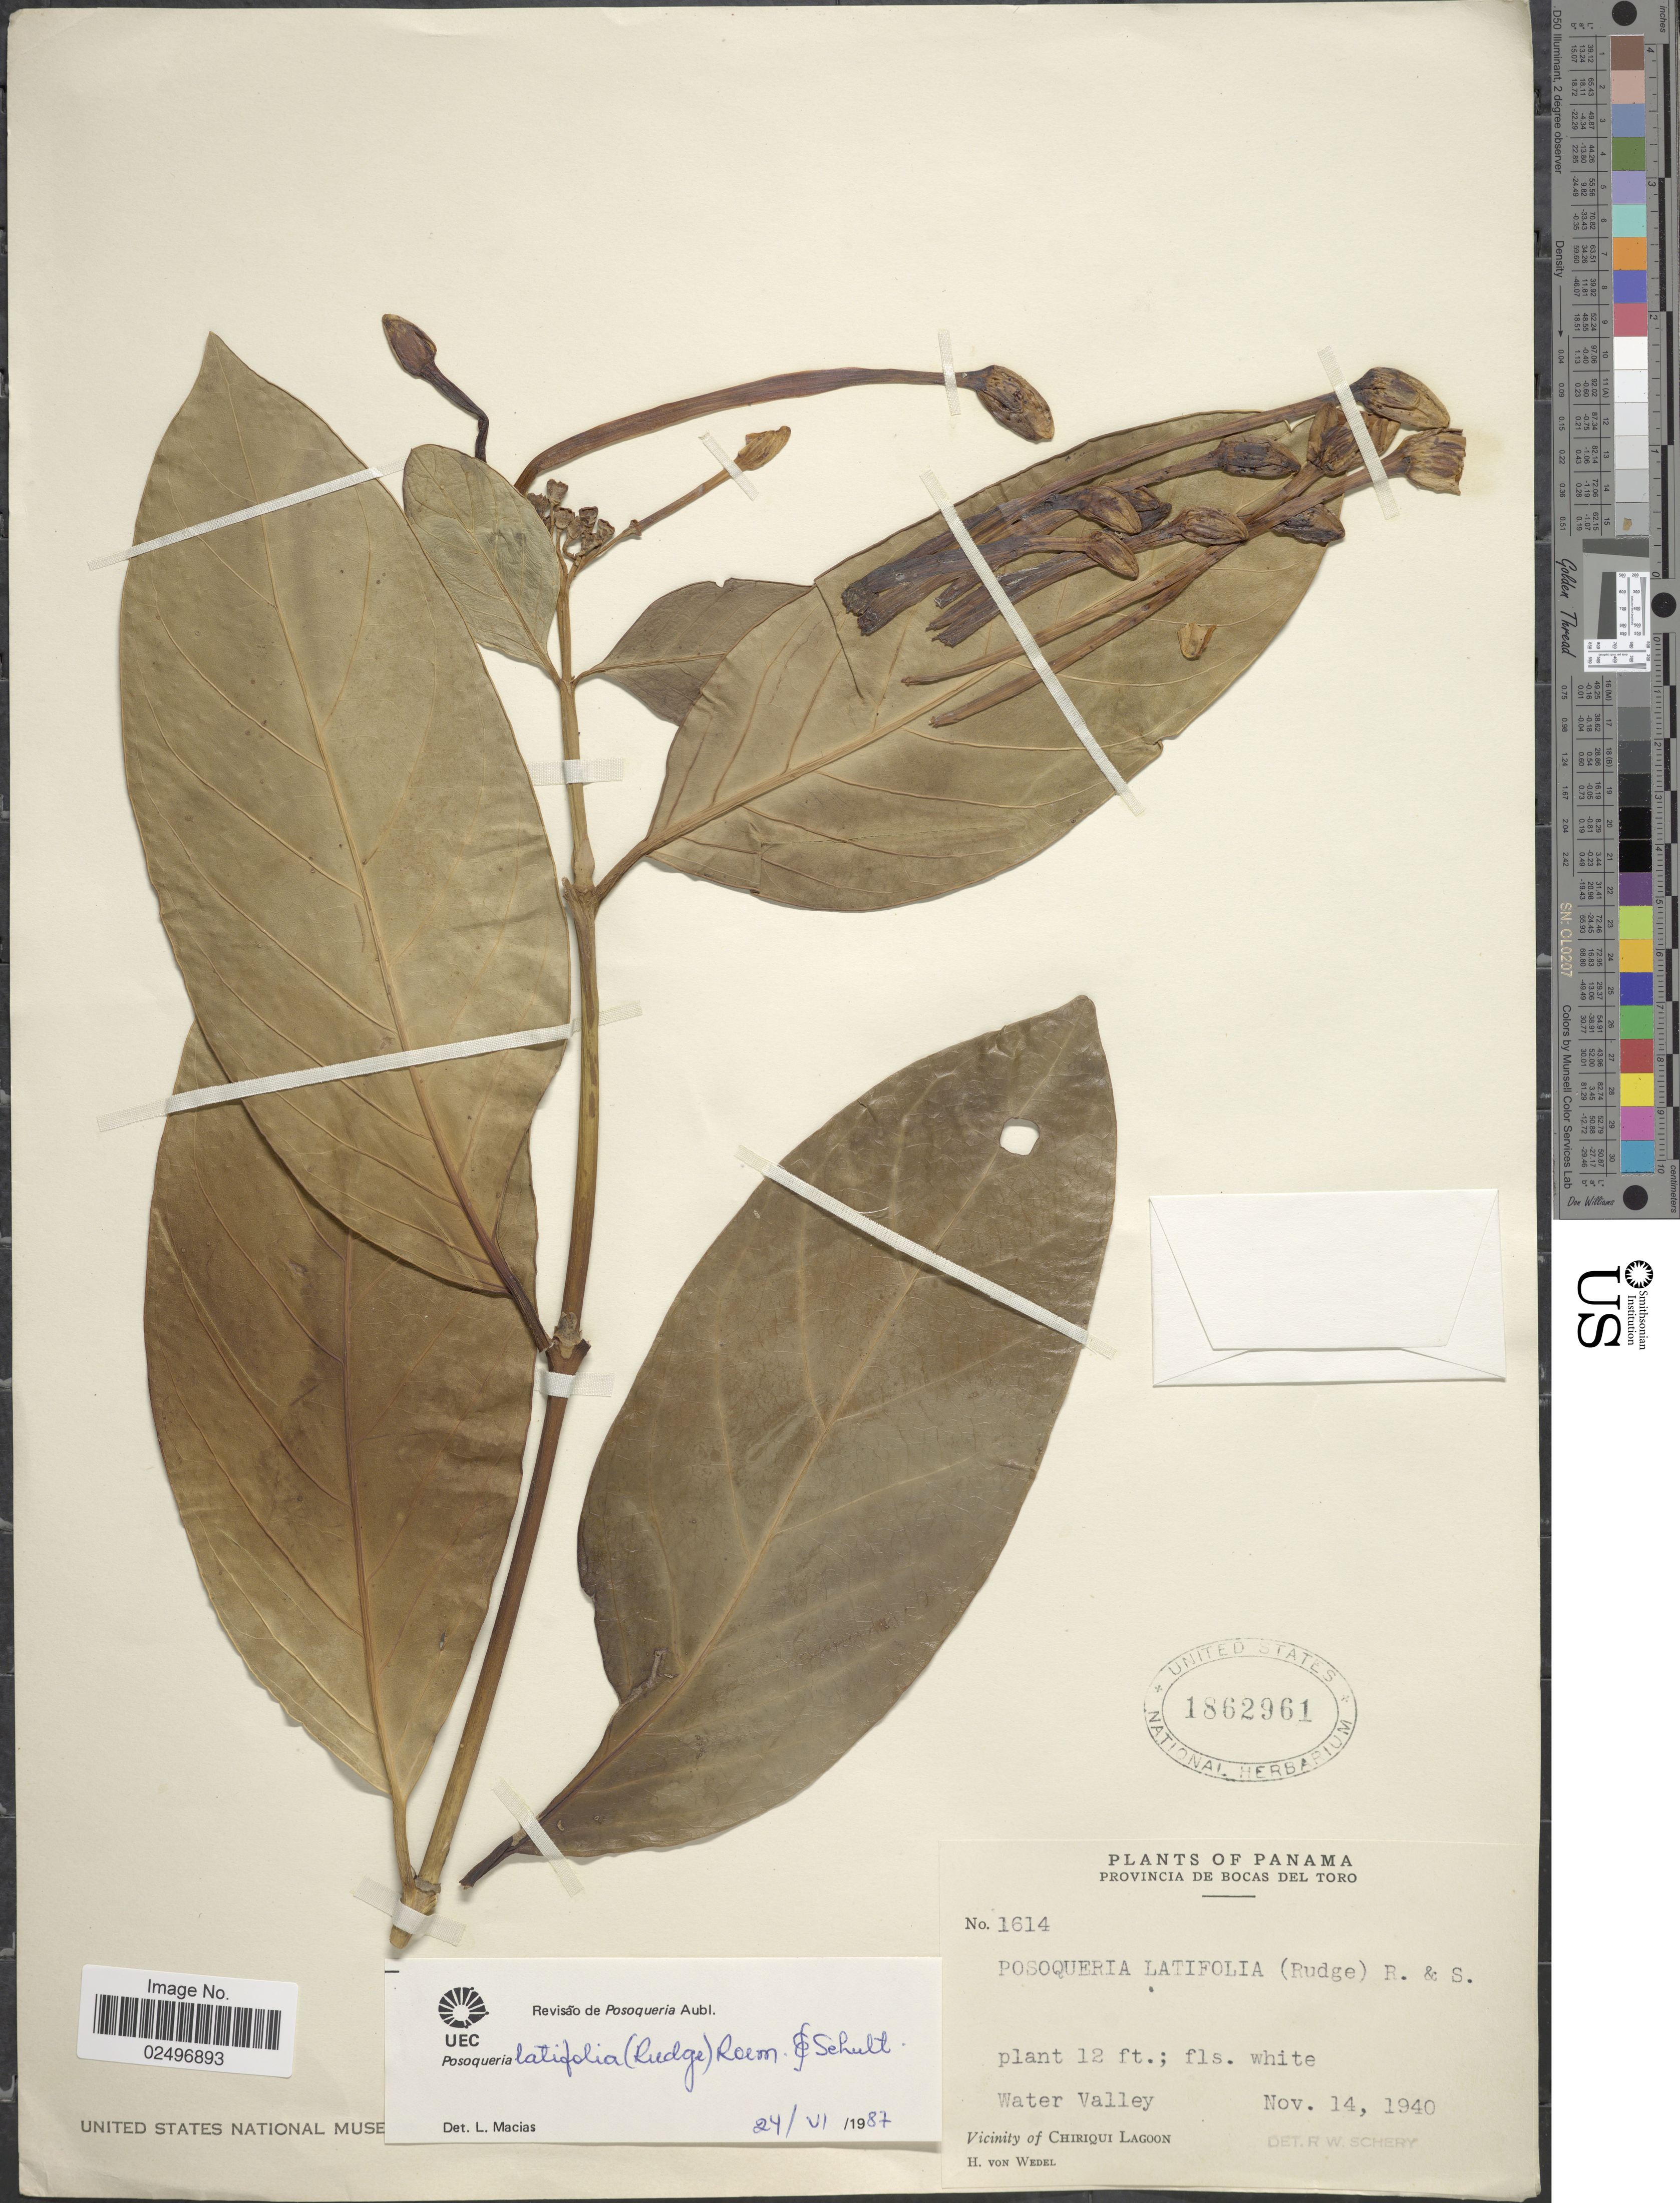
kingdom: Plantae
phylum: Tracheophyta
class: Magnoliopsida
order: Gentianales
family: Rubiaceae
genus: Posoqueria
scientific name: Posoqueria latifolia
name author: (Rudge) Roem. & Schult.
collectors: H. von Wedel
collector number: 1614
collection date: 1940-11-14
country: Panama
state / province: Bocas del Toro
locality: Water Valley, Vicinity of Chiriqui Lagoon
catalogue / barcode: US 1862961